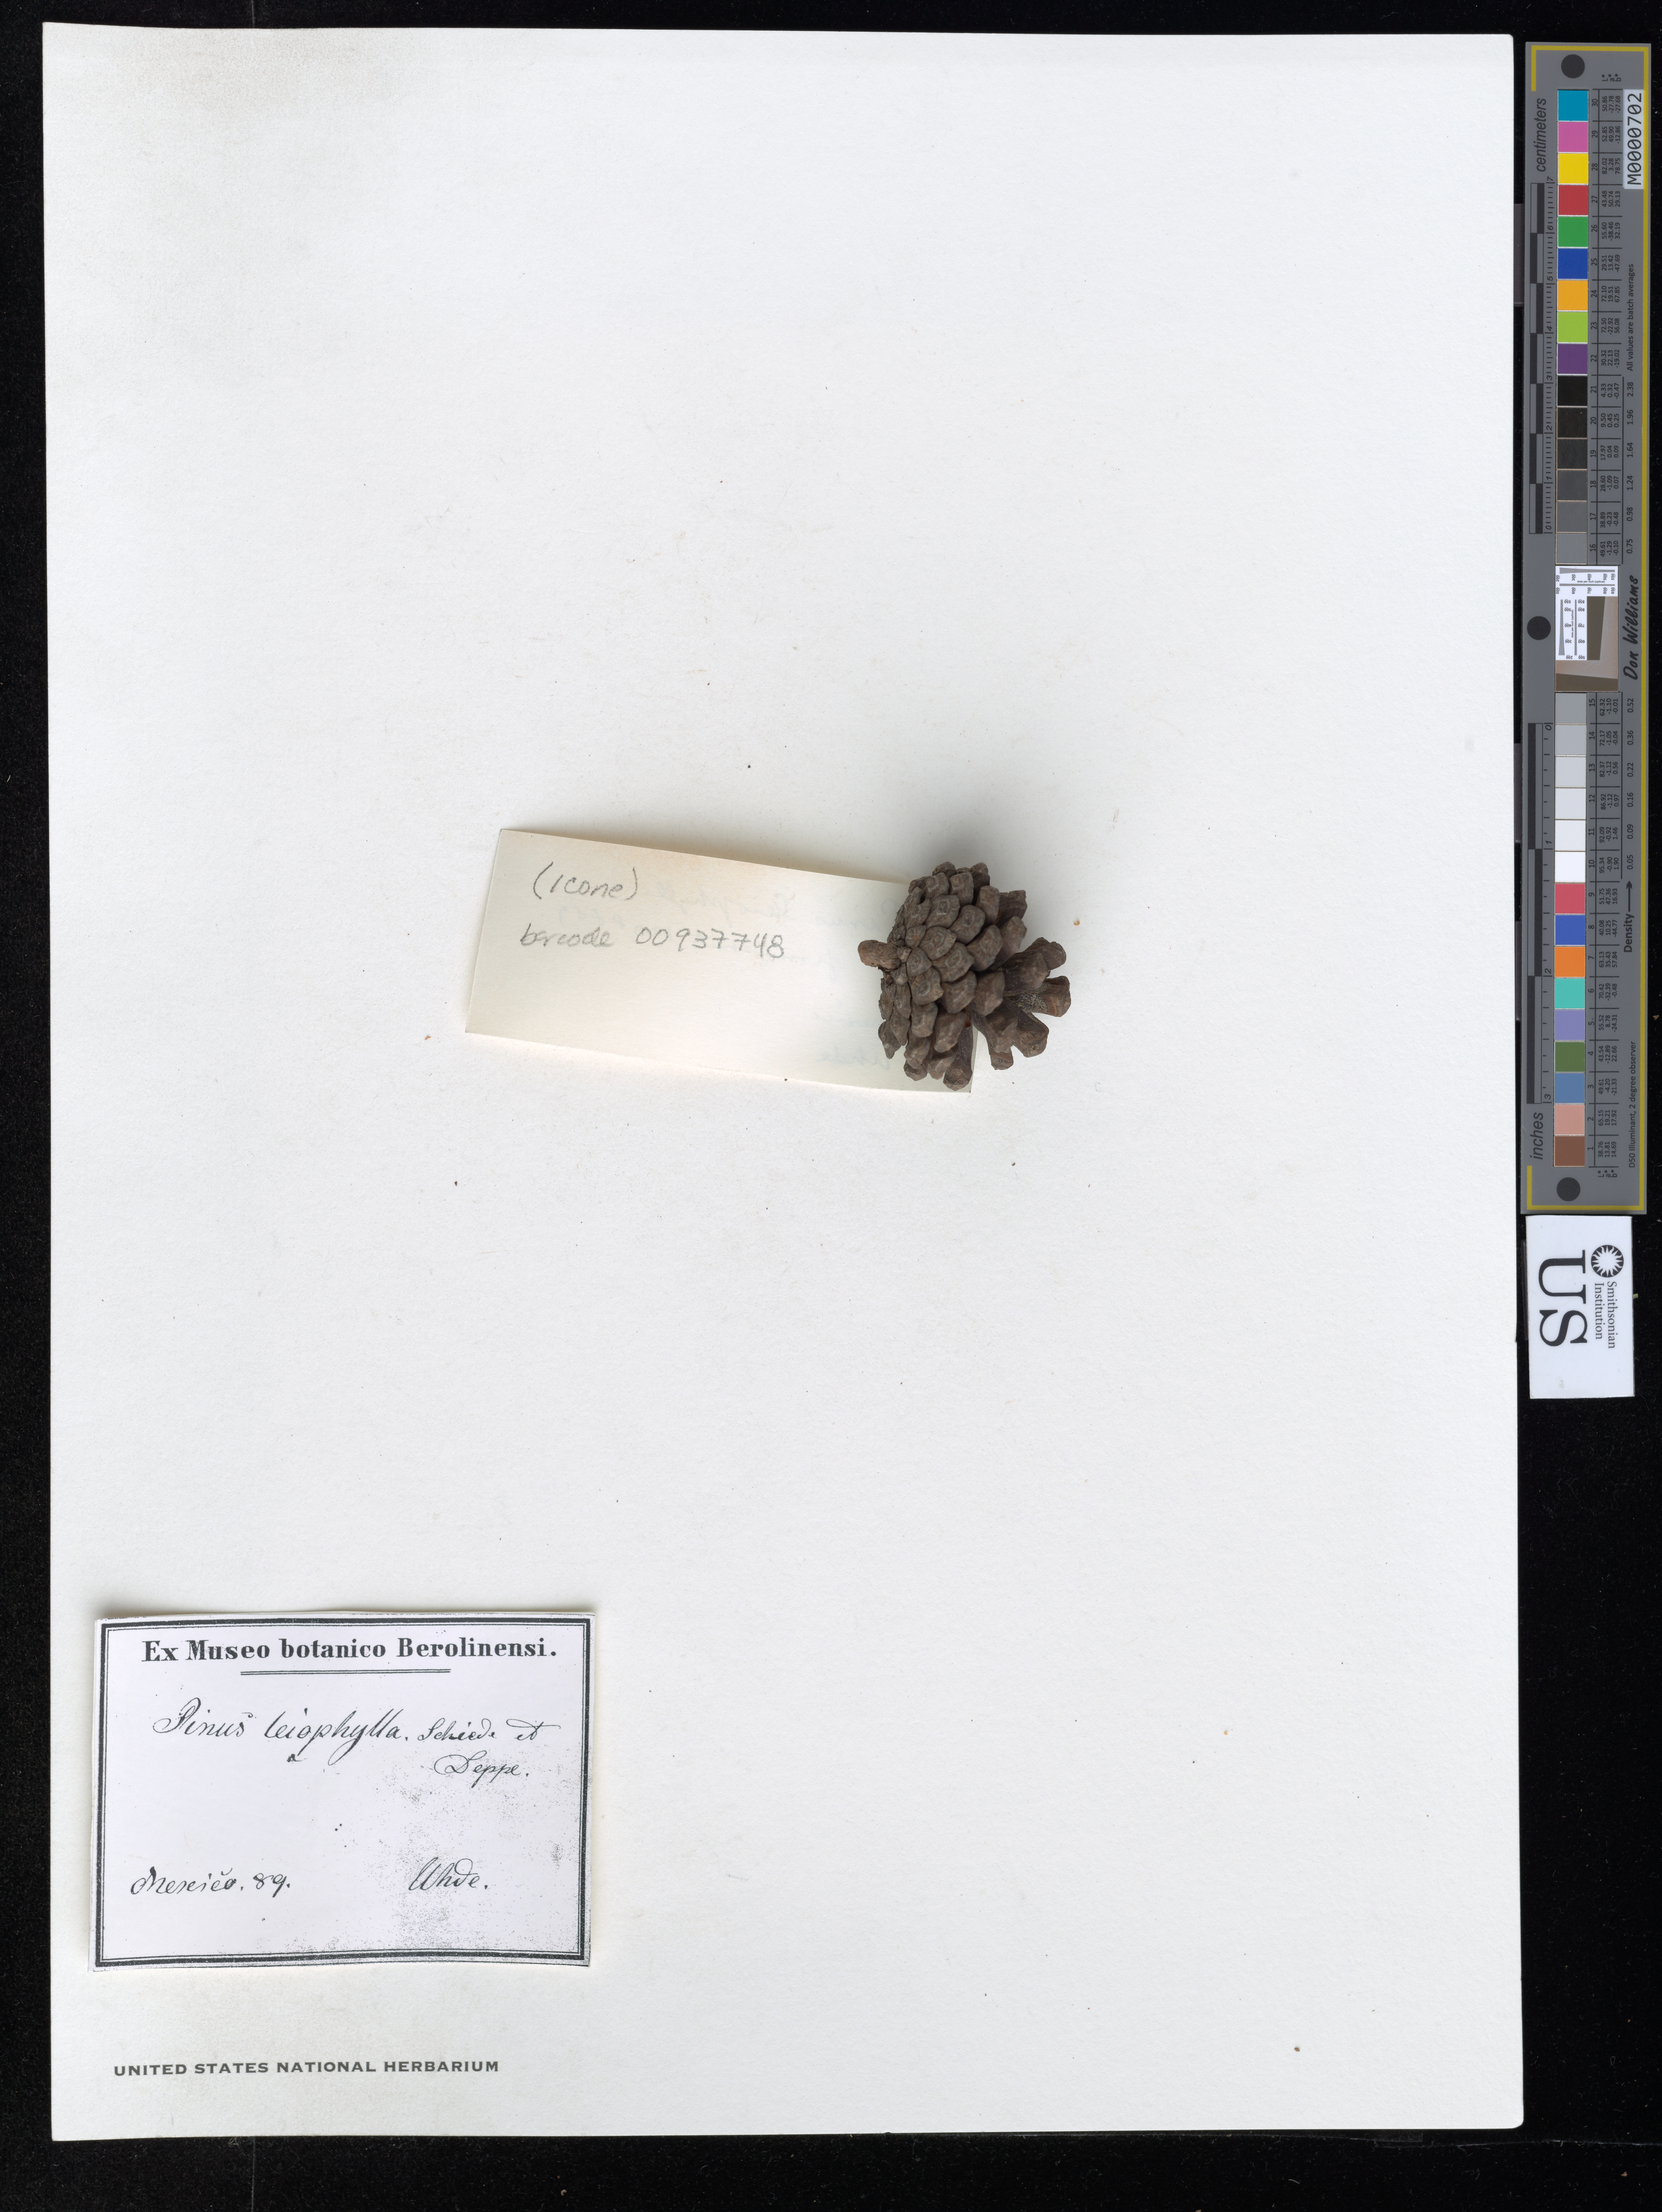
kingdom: Plantae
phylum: Tracheophyta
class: Pinopsida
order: Pinales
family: Pinaceae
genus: Pinus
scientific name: Pinus leiophylla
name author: Schiede ex Schltdl. & Cham.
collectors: C. A. Uhde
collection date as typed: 1889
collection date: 1889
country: Mexico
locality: Mexico.